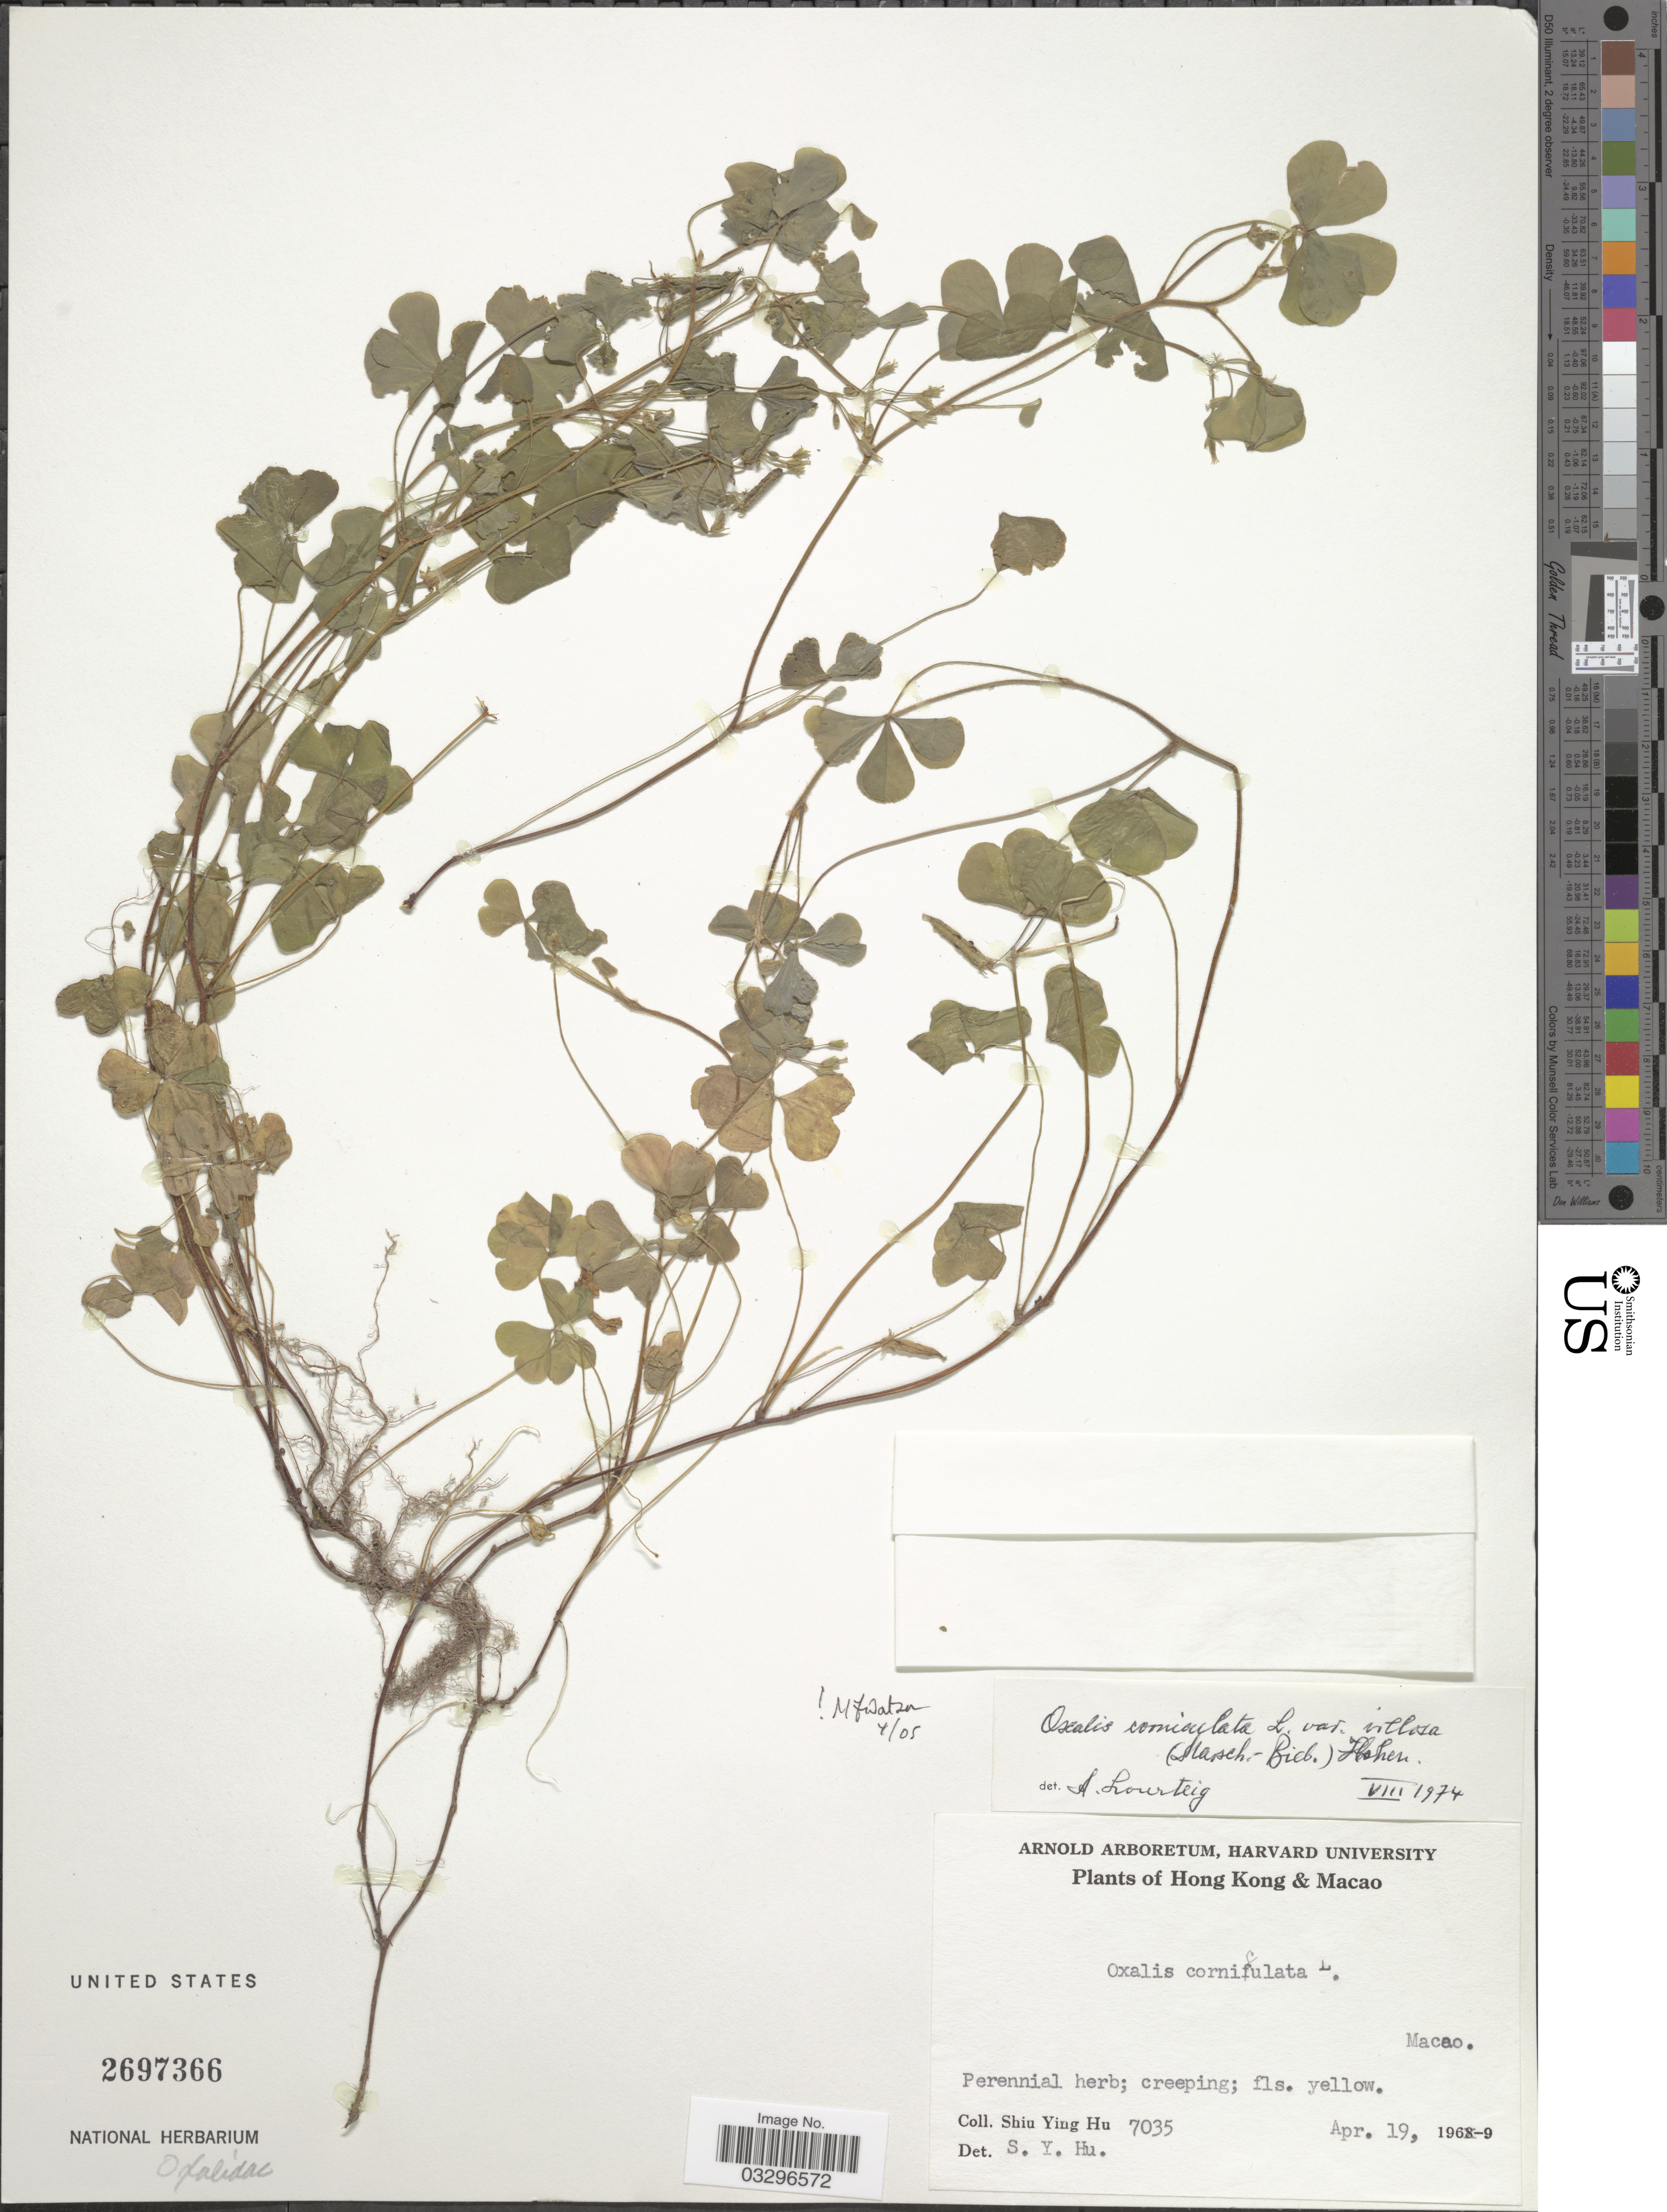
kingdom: Plantae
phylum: Tracheophyta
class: Magnoliopsida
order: Oxalidales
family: Oxalidaceae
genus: Oxalis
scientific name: Oxalis corniculata var. villosa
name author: (M. Bieb.) Hohen.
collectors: S. Y. Hu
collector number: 7035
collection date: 1969-04-19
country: China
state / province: Hong Kong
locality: Hong Kong & Macao. Macao.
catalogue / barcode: US 2697366